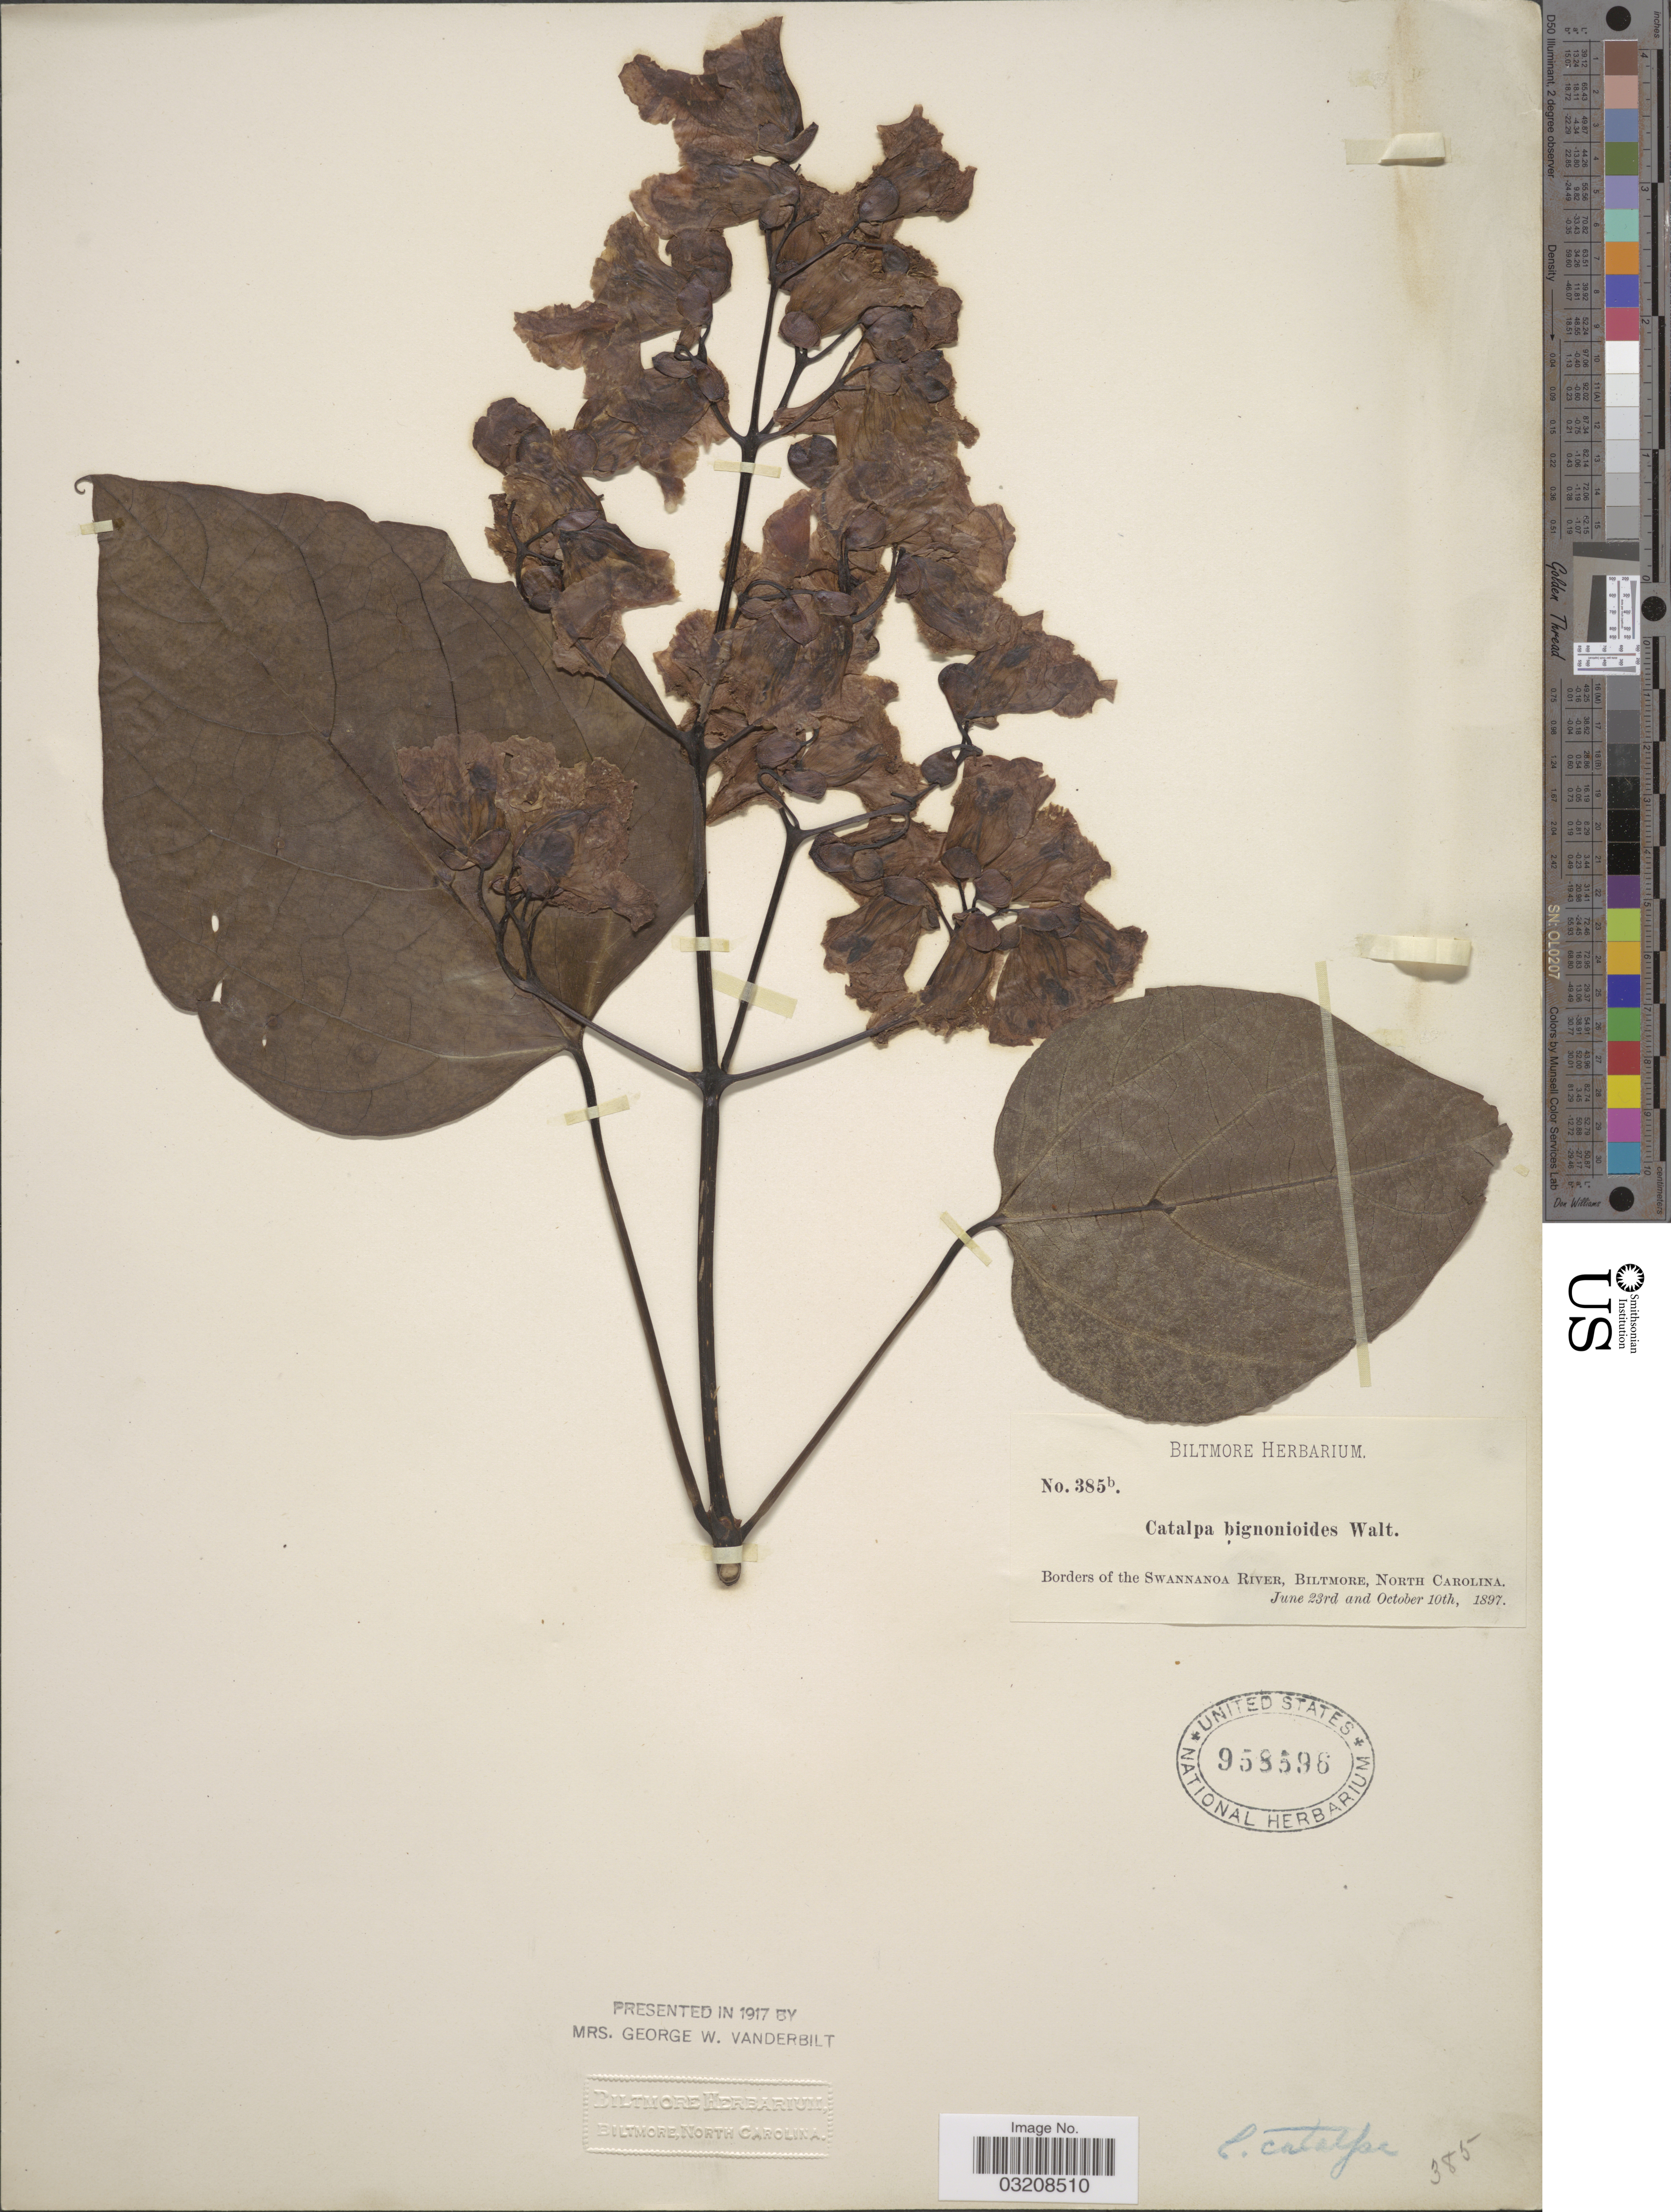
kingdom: Plantae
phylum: Tracheophyta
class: Magnoliopsida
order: Lamiales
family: Bignoniaceae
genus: Catalpa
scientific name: Catalpa bignonioides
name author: Walter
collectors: ex herb. Biltmore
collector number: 385b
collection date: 1897-06-23/1897-10-10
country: United States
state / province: North Carolina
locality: Borders of the Swannanoa River, Biltmore.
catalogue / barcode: US 958596